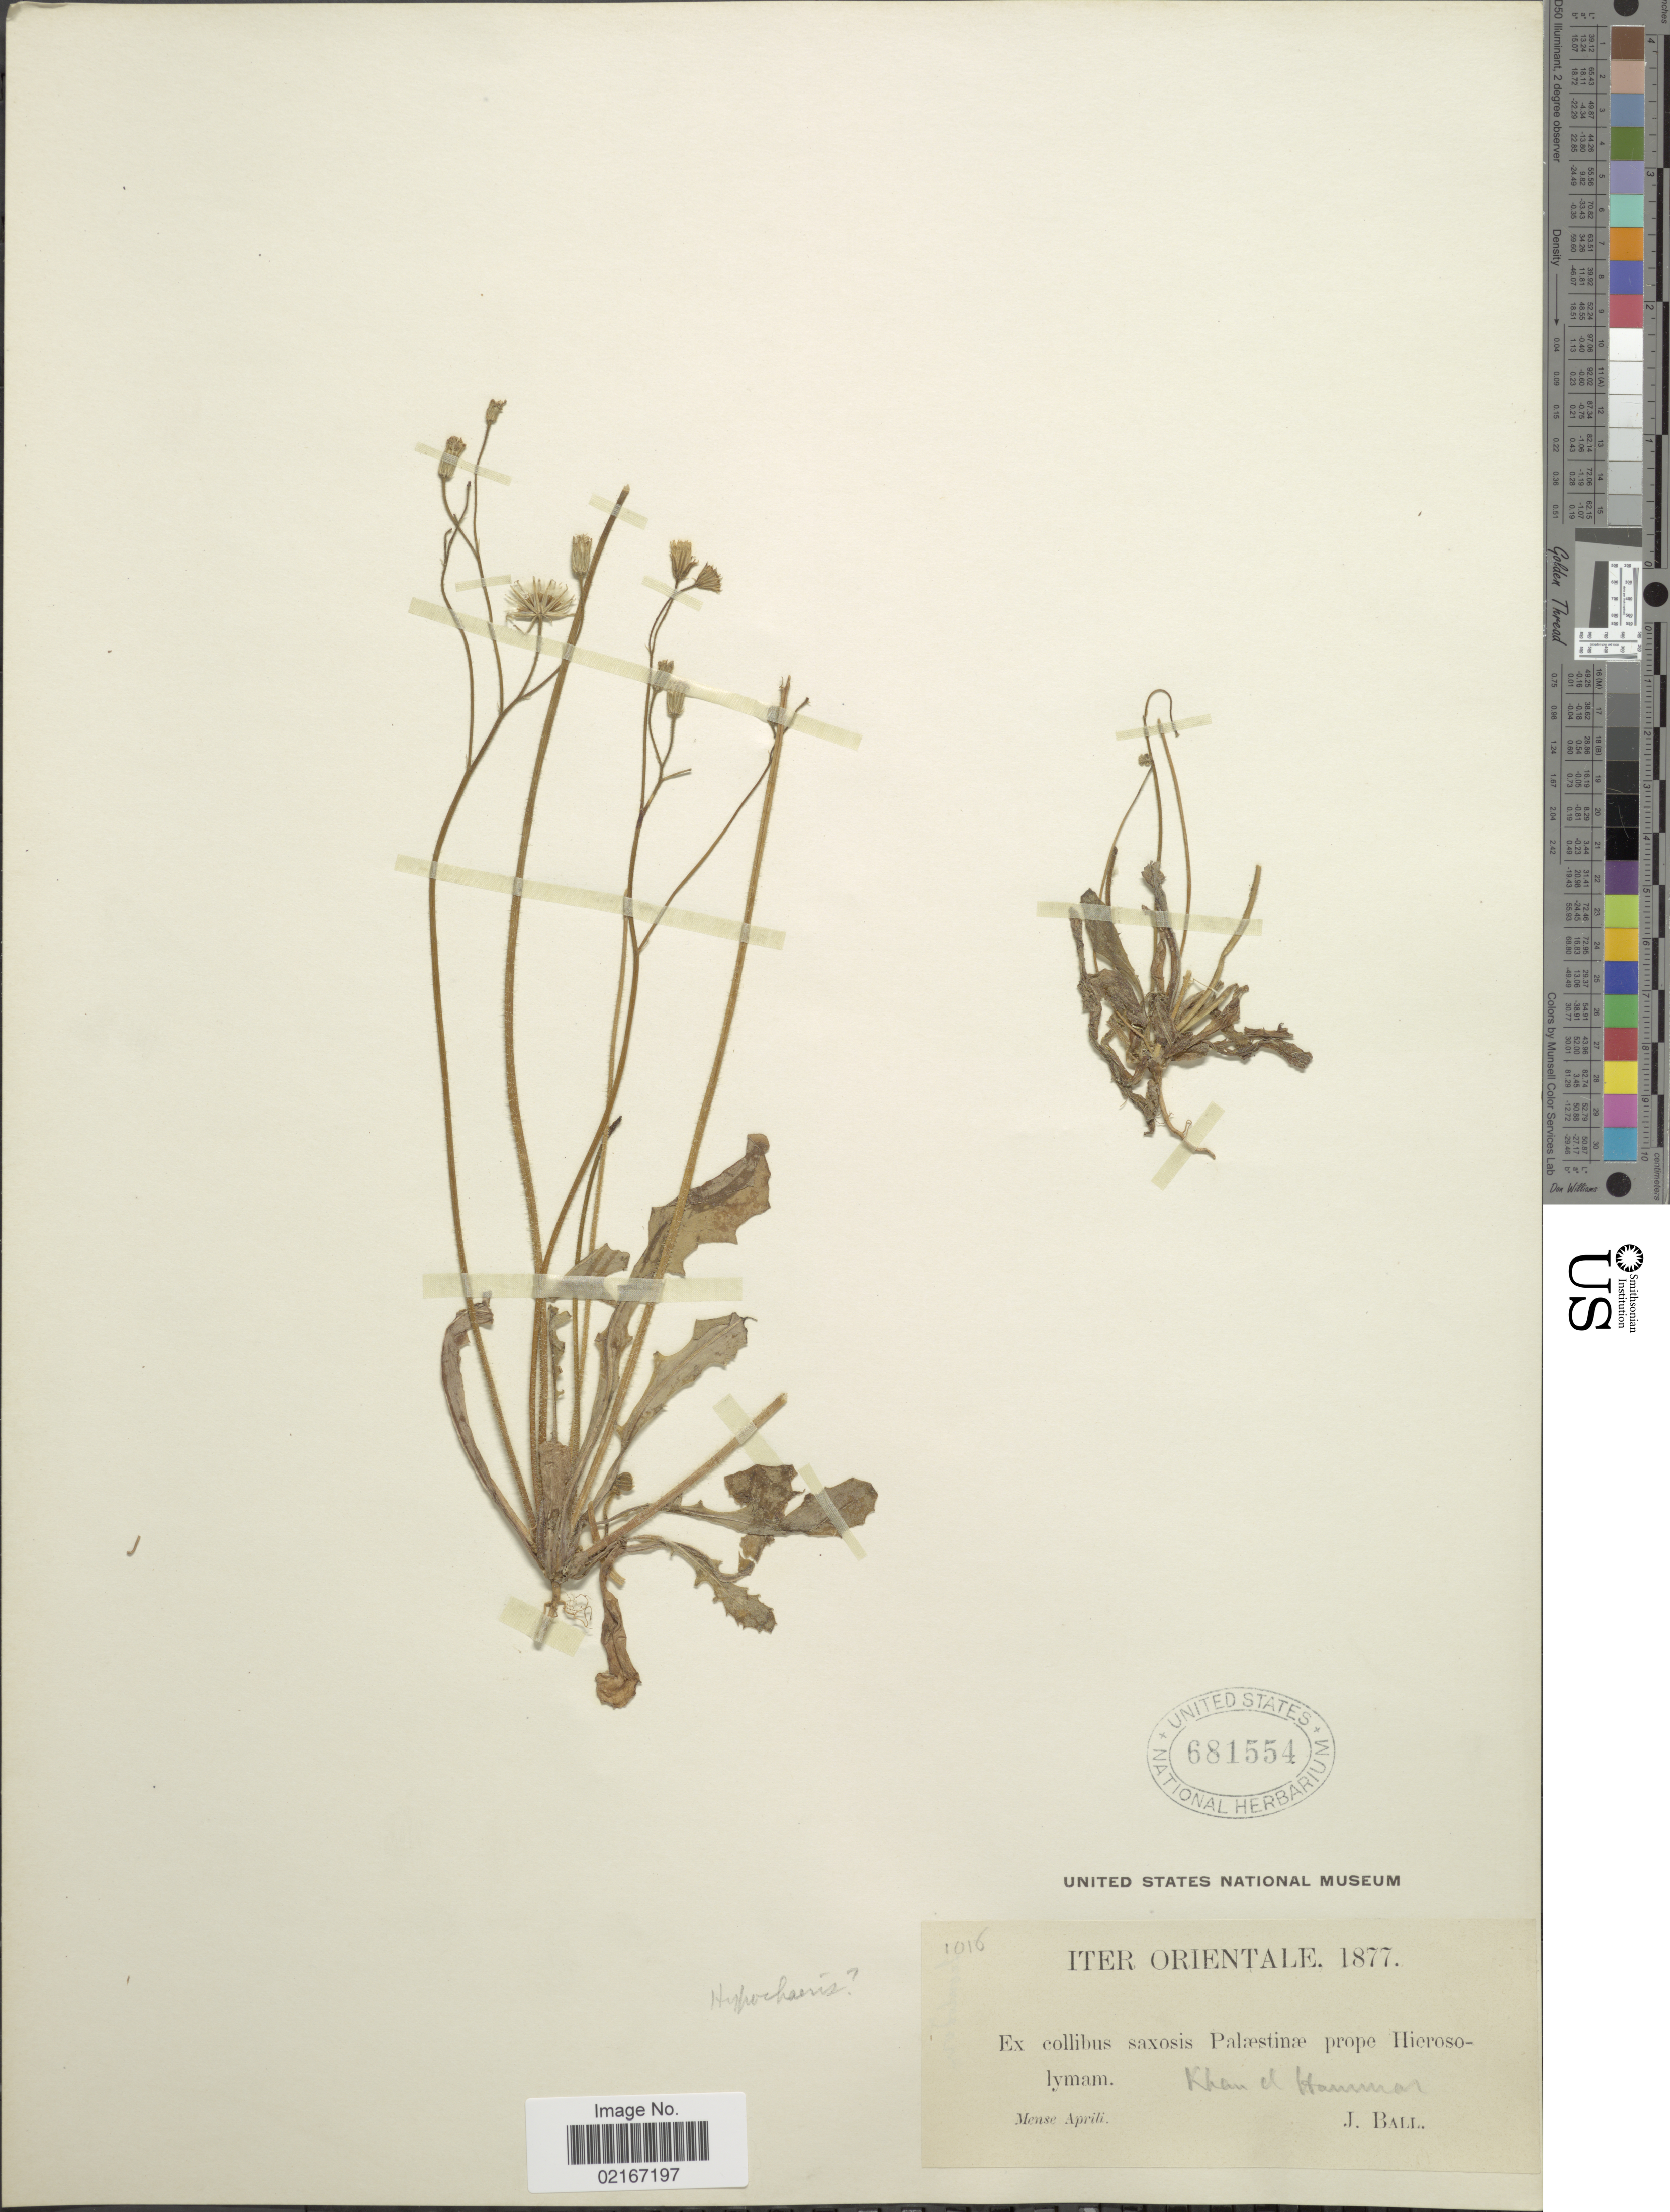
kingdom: Plantae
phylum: Tracheophyta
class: Magnoliopsida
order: Asterales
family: Asteraceae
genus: Hypochaeris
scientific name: Hypochaeris sp.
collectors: J. Ball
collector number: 1016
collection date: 1877-04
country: Israel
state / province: Jerusalem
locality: Orientale, Palaestinae, prope Hierosolymam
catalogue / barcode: US 681554